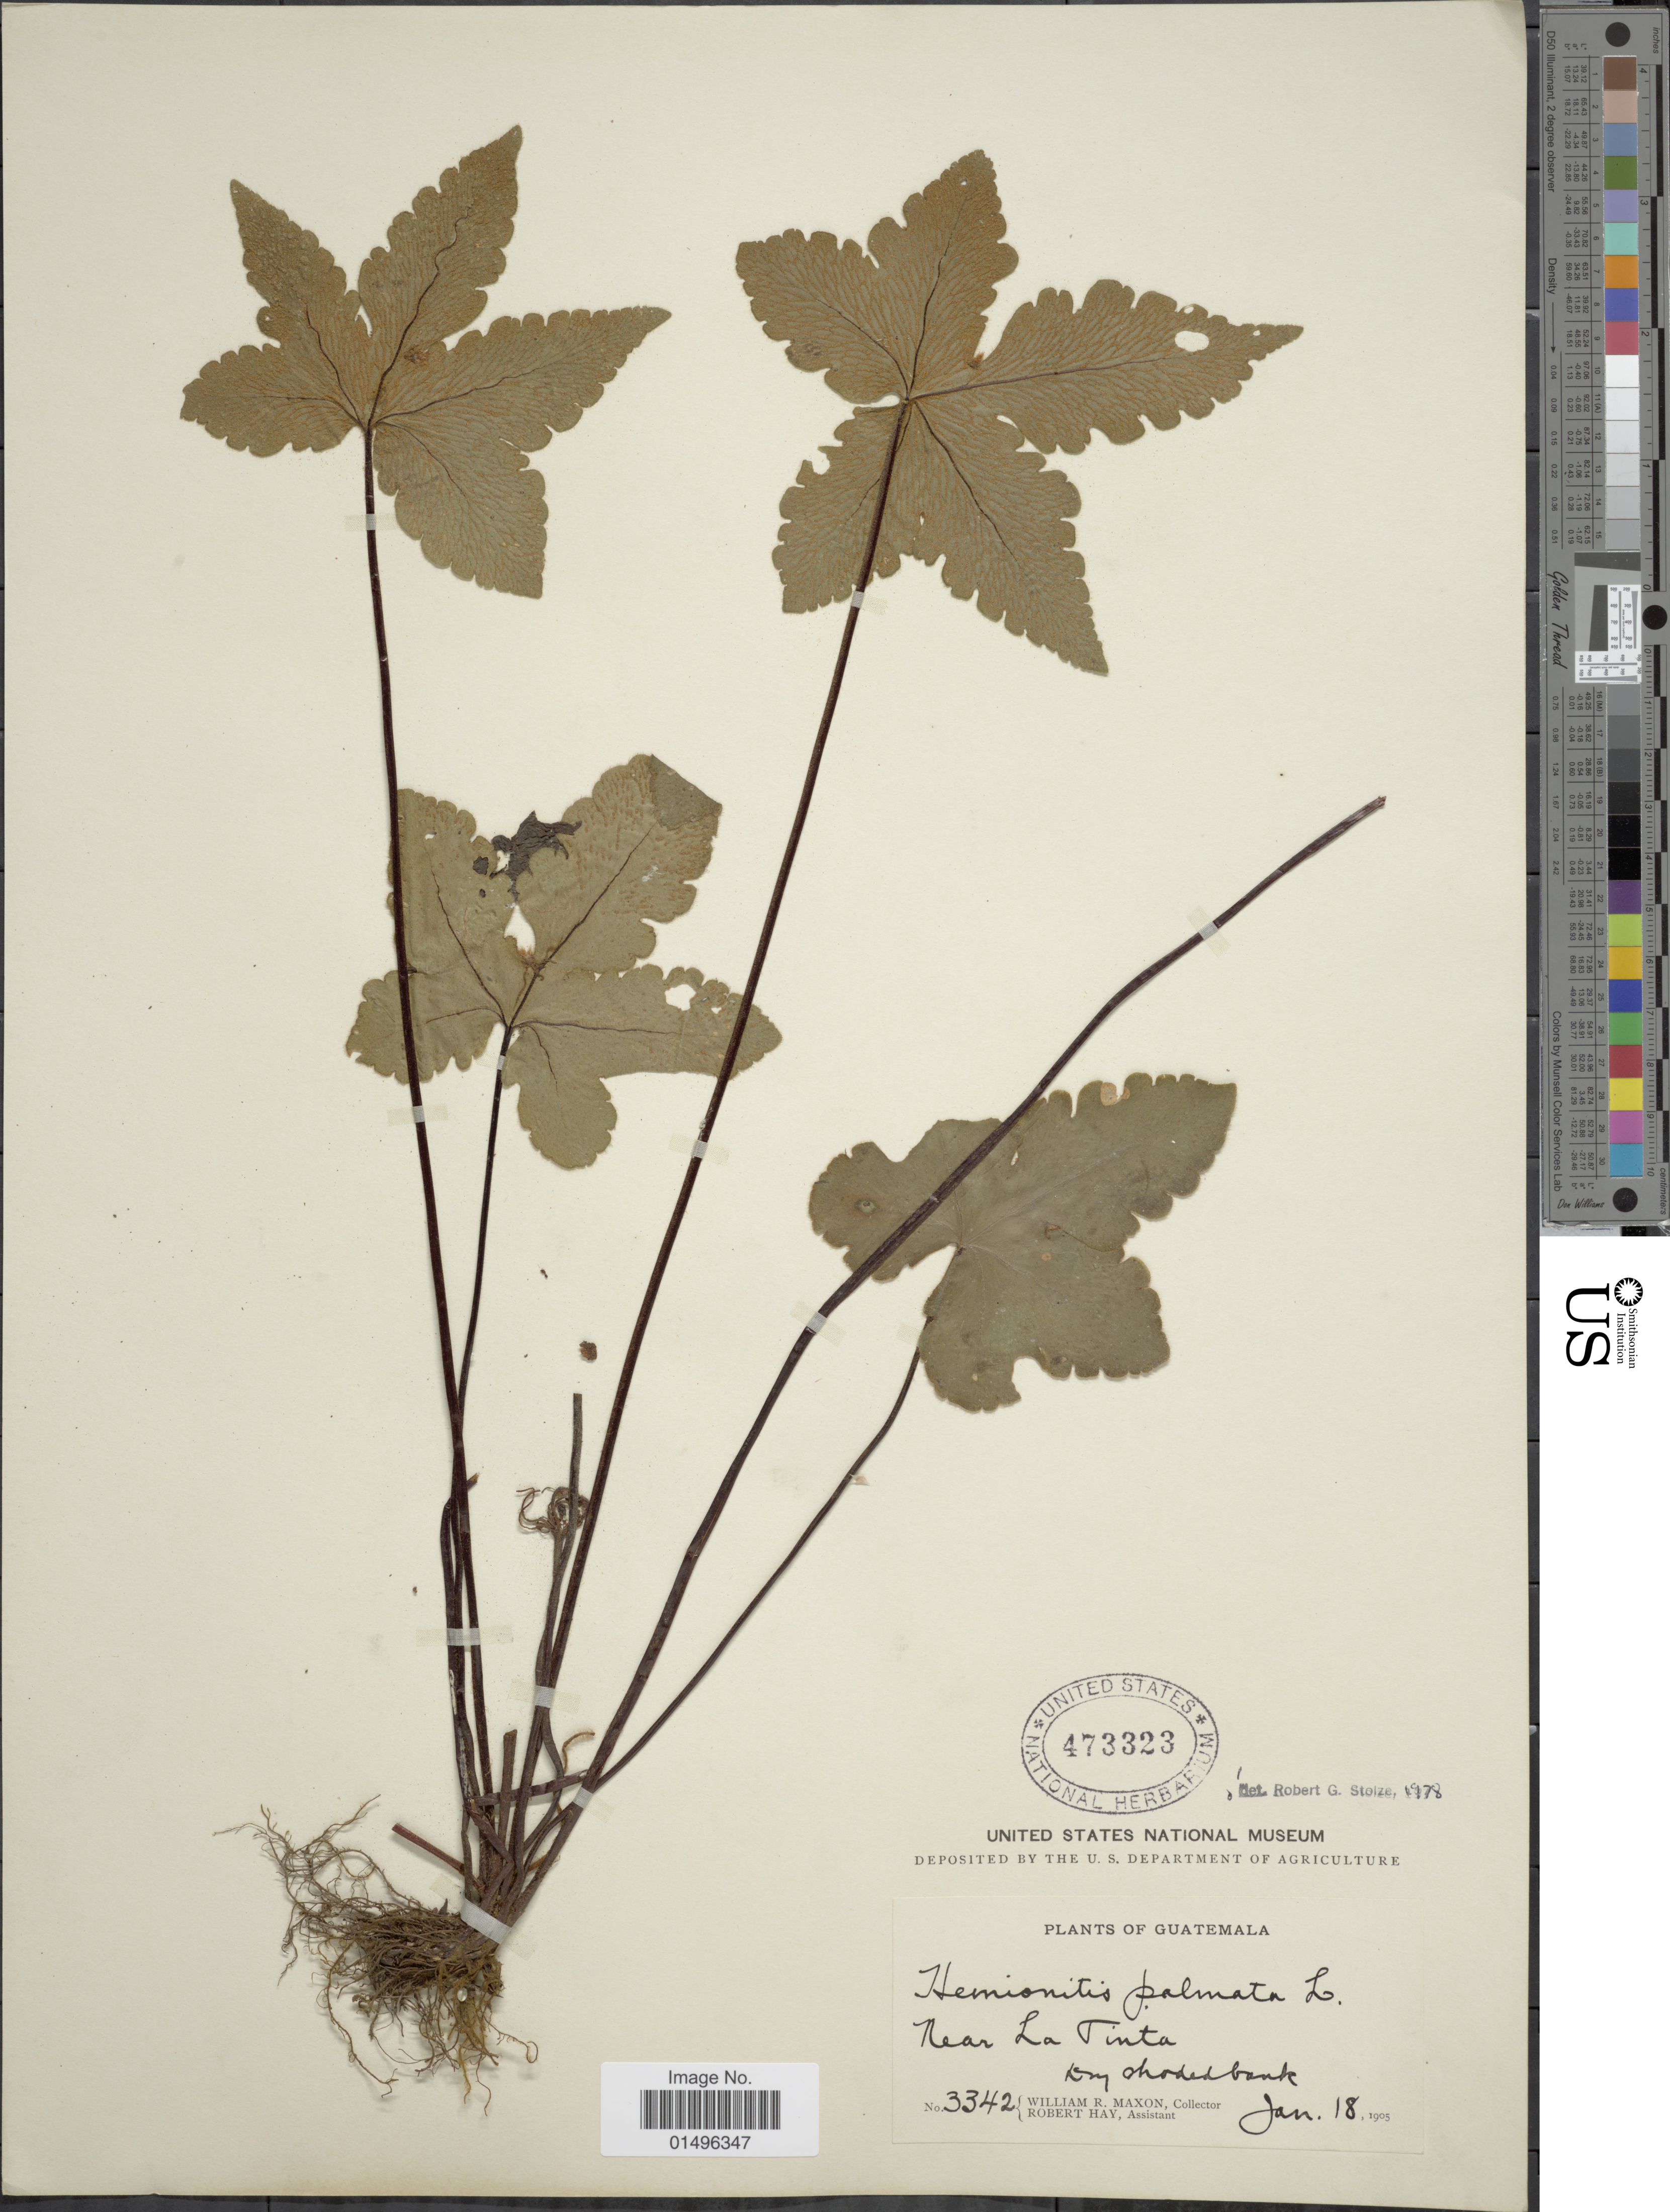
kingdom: Plantae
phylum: Tracheophyta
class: Polypodiopsida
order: Polypodiales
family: Pteridaceae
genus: Hemionitis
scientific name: Hemionitis palmata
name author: L.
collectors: W. R. Maxon & R. H. Hay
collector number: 3342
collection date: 1905-01-18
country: Guatemala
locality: Guatemala, near La Tinta.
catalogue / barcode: US 473323